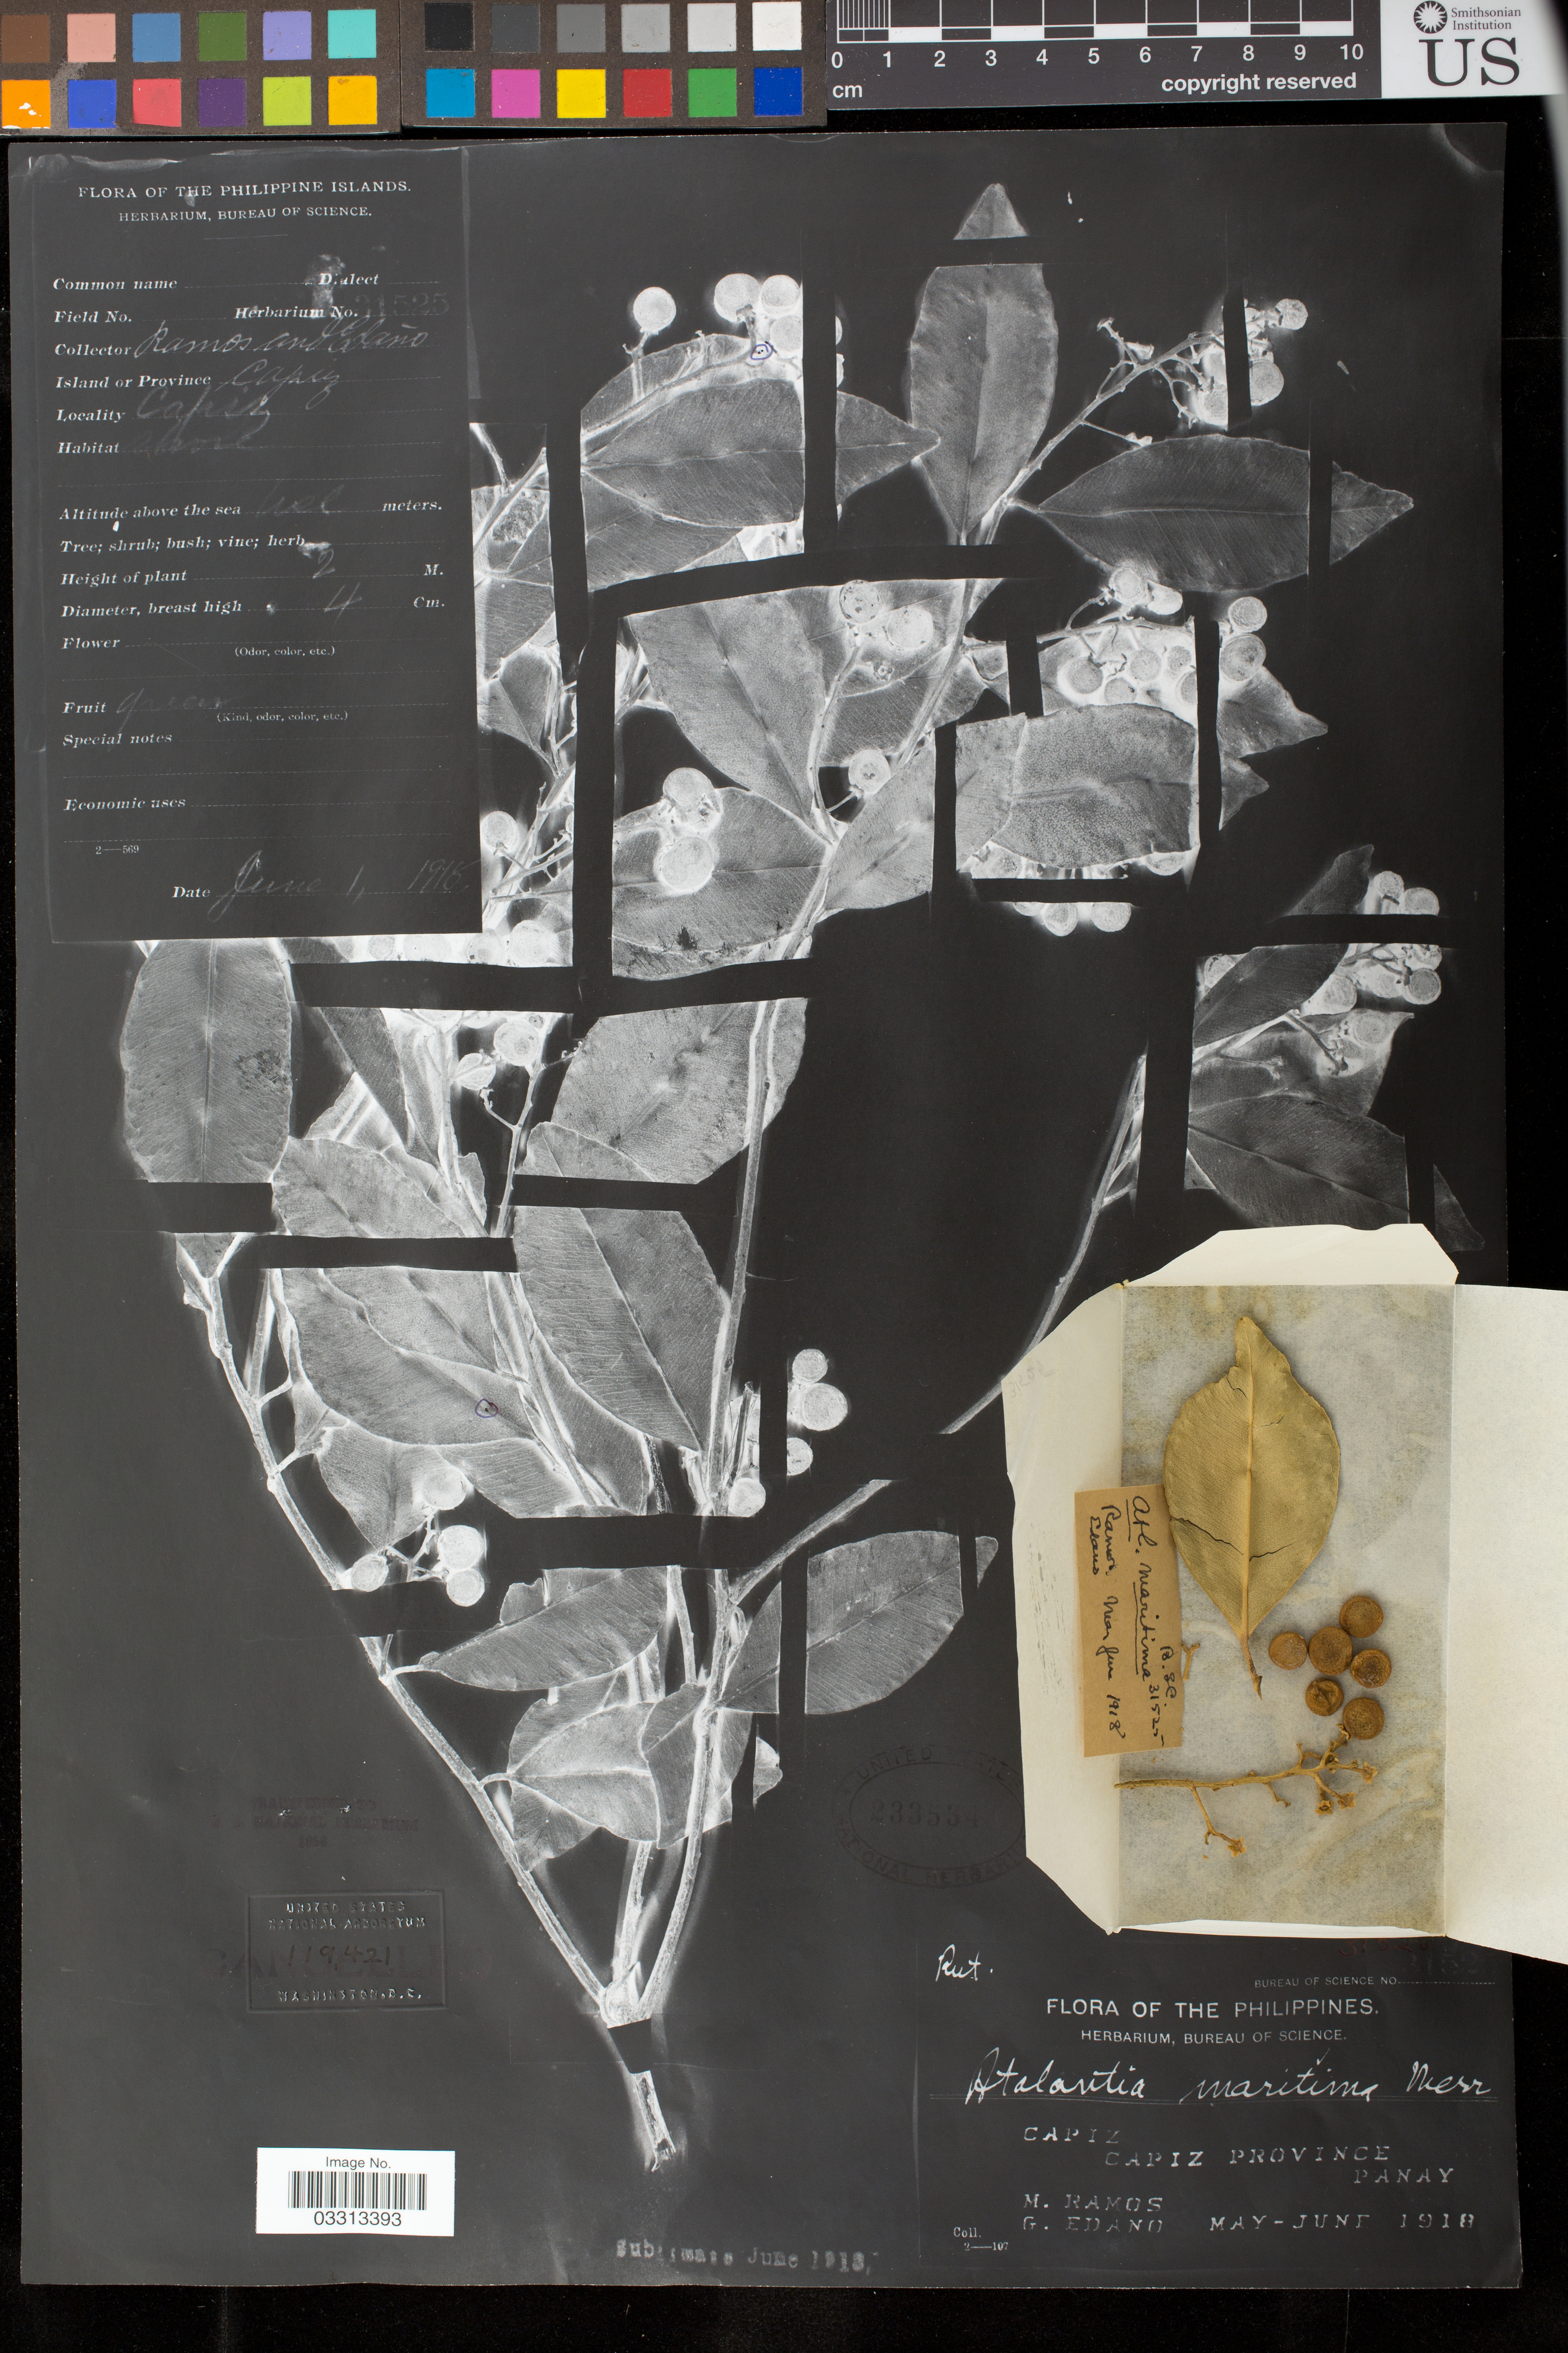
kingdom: Plantae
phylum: Tracheophyta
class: Magnoliopsida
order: Sapindales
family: Rutaceae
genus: Atalantia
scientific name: Atalantia maritima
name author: Merr.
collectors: M. Ramos & G. Edaño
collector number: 3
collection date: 1918-06-01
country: Philippines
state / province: Western Visayas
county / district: Capiz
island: Panay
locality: Capiz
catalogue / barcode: US 2335344